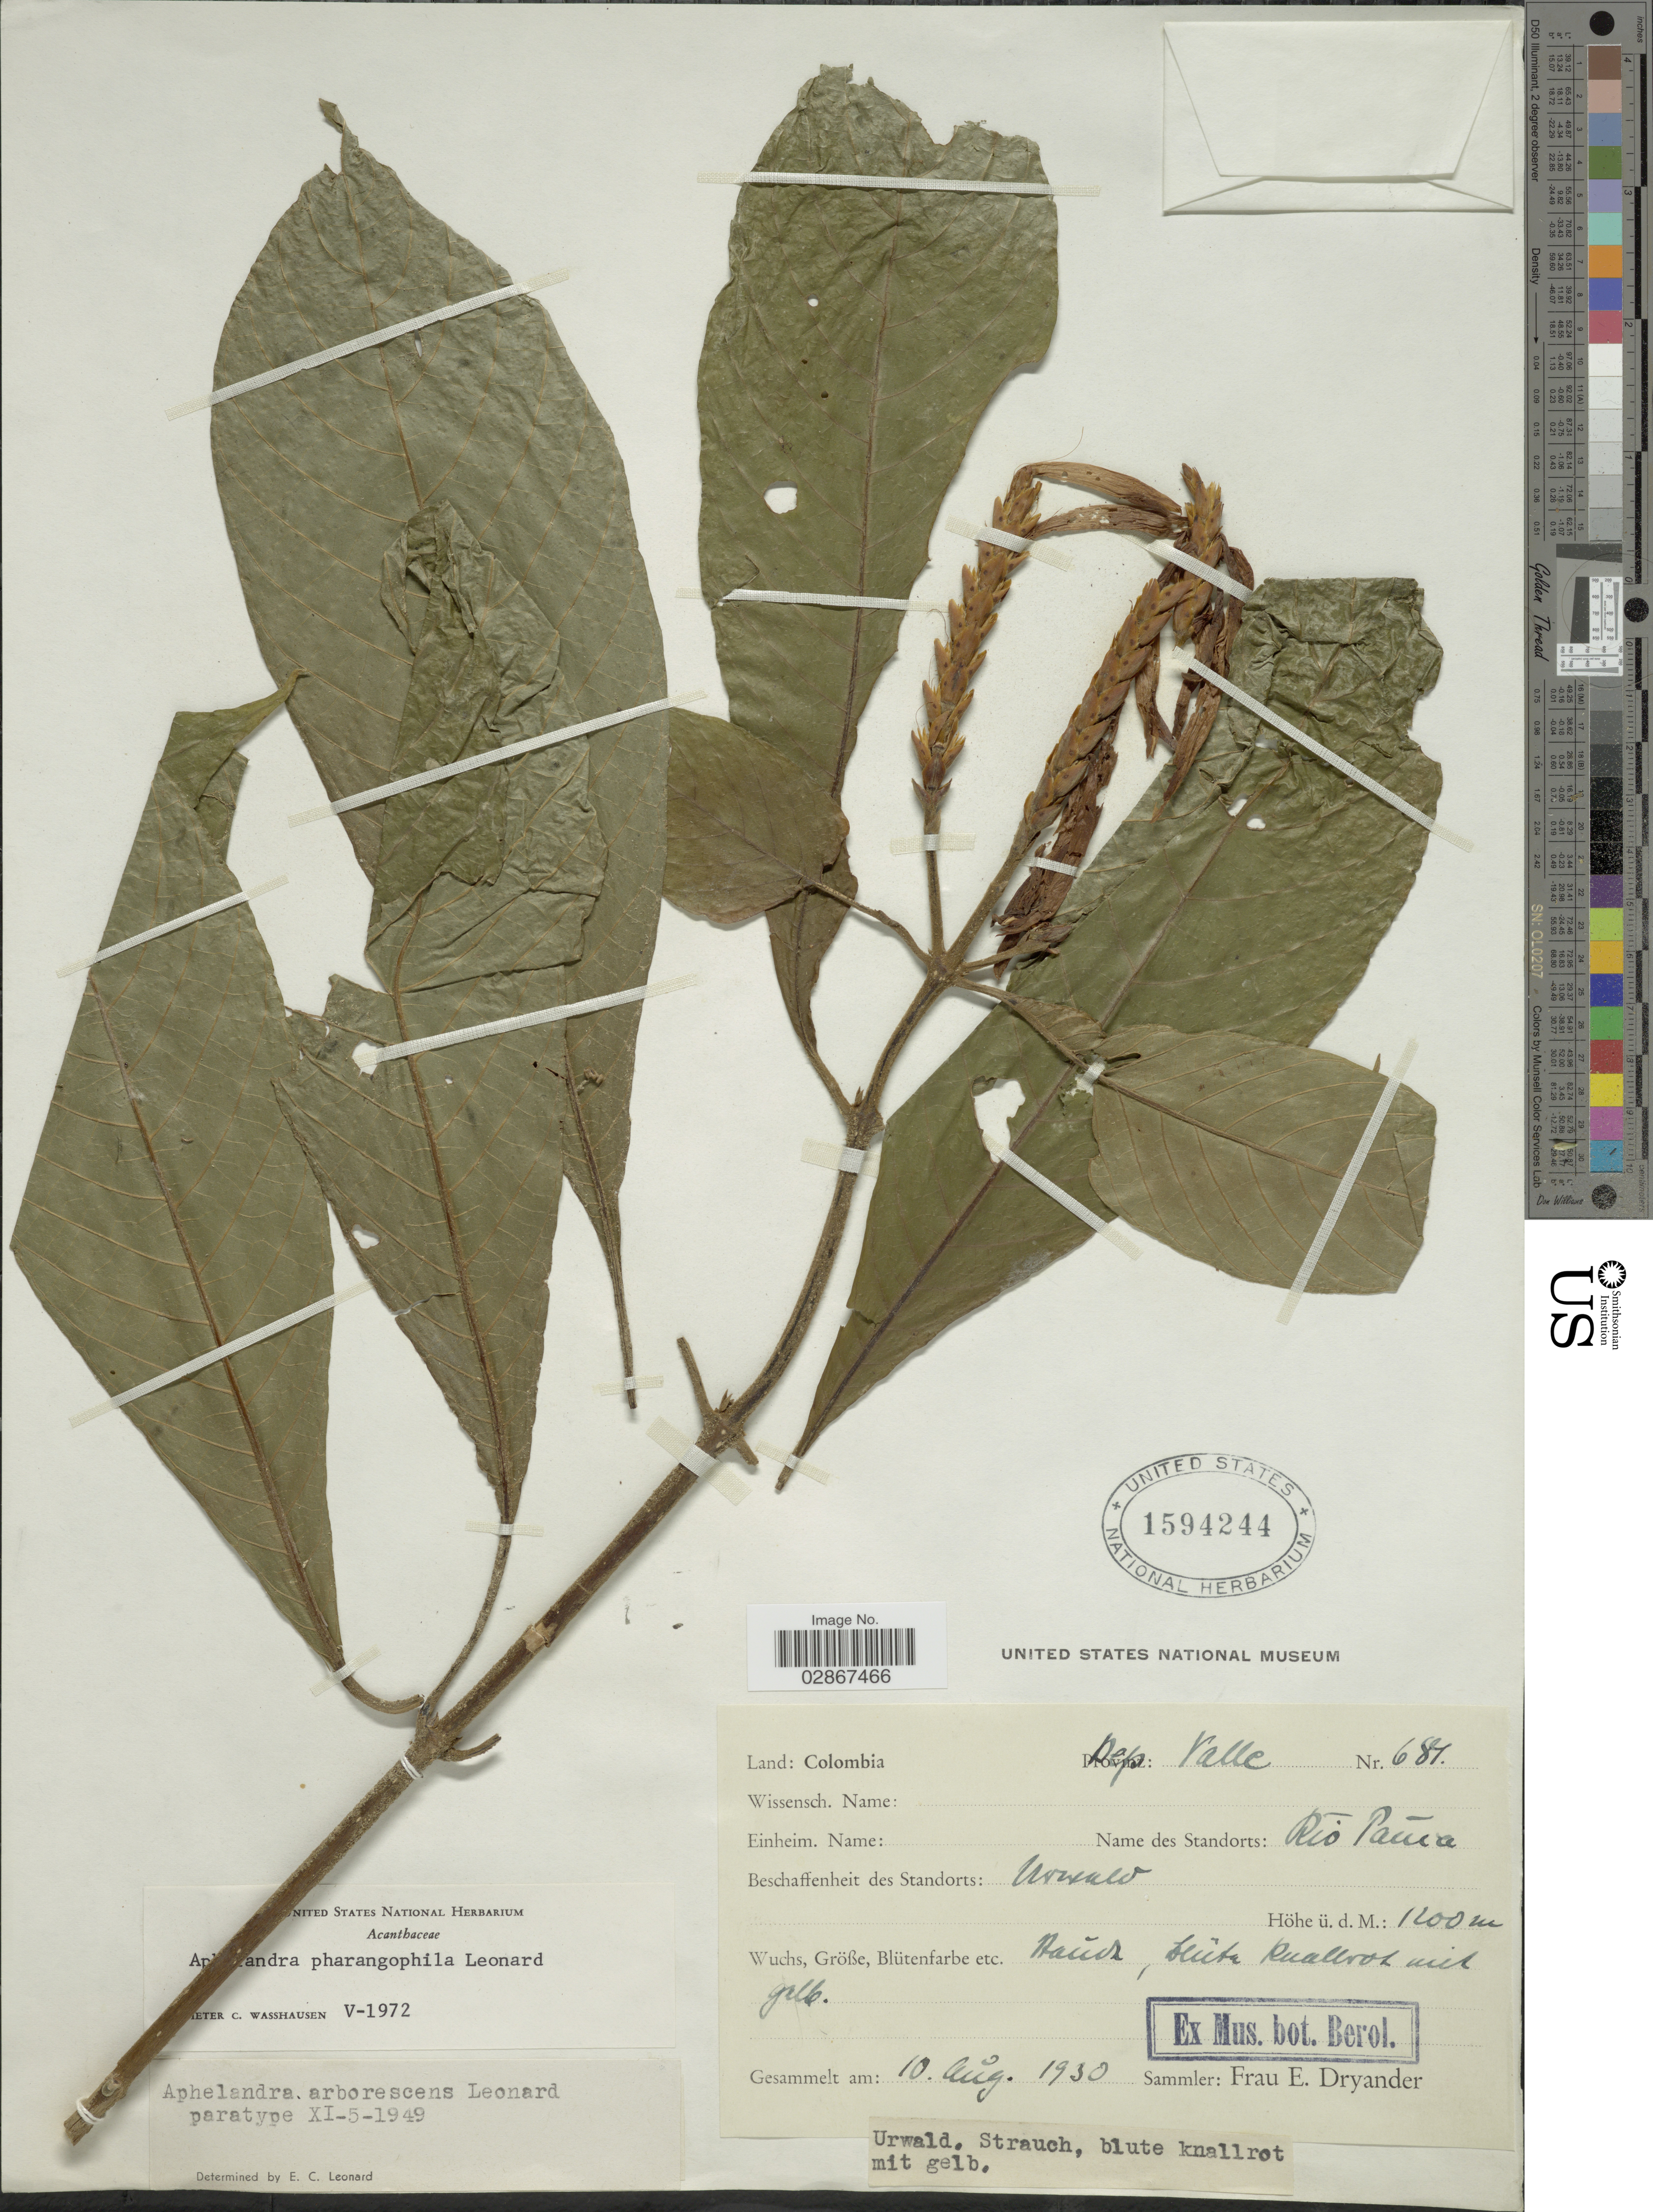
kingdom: Plantae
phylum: Tracheophyta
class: Magnoliopsida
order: Lamiales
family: Acanthaceae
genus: Aphelandra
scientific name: Aphelandra pharangophila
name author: Leonard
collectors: F. Dryander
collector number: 687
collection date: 1930-08-10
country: Colombia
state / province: Valle del Cauca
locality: Dep. Valle. Rio Pauca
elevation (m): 1200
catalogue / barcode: US 1594244